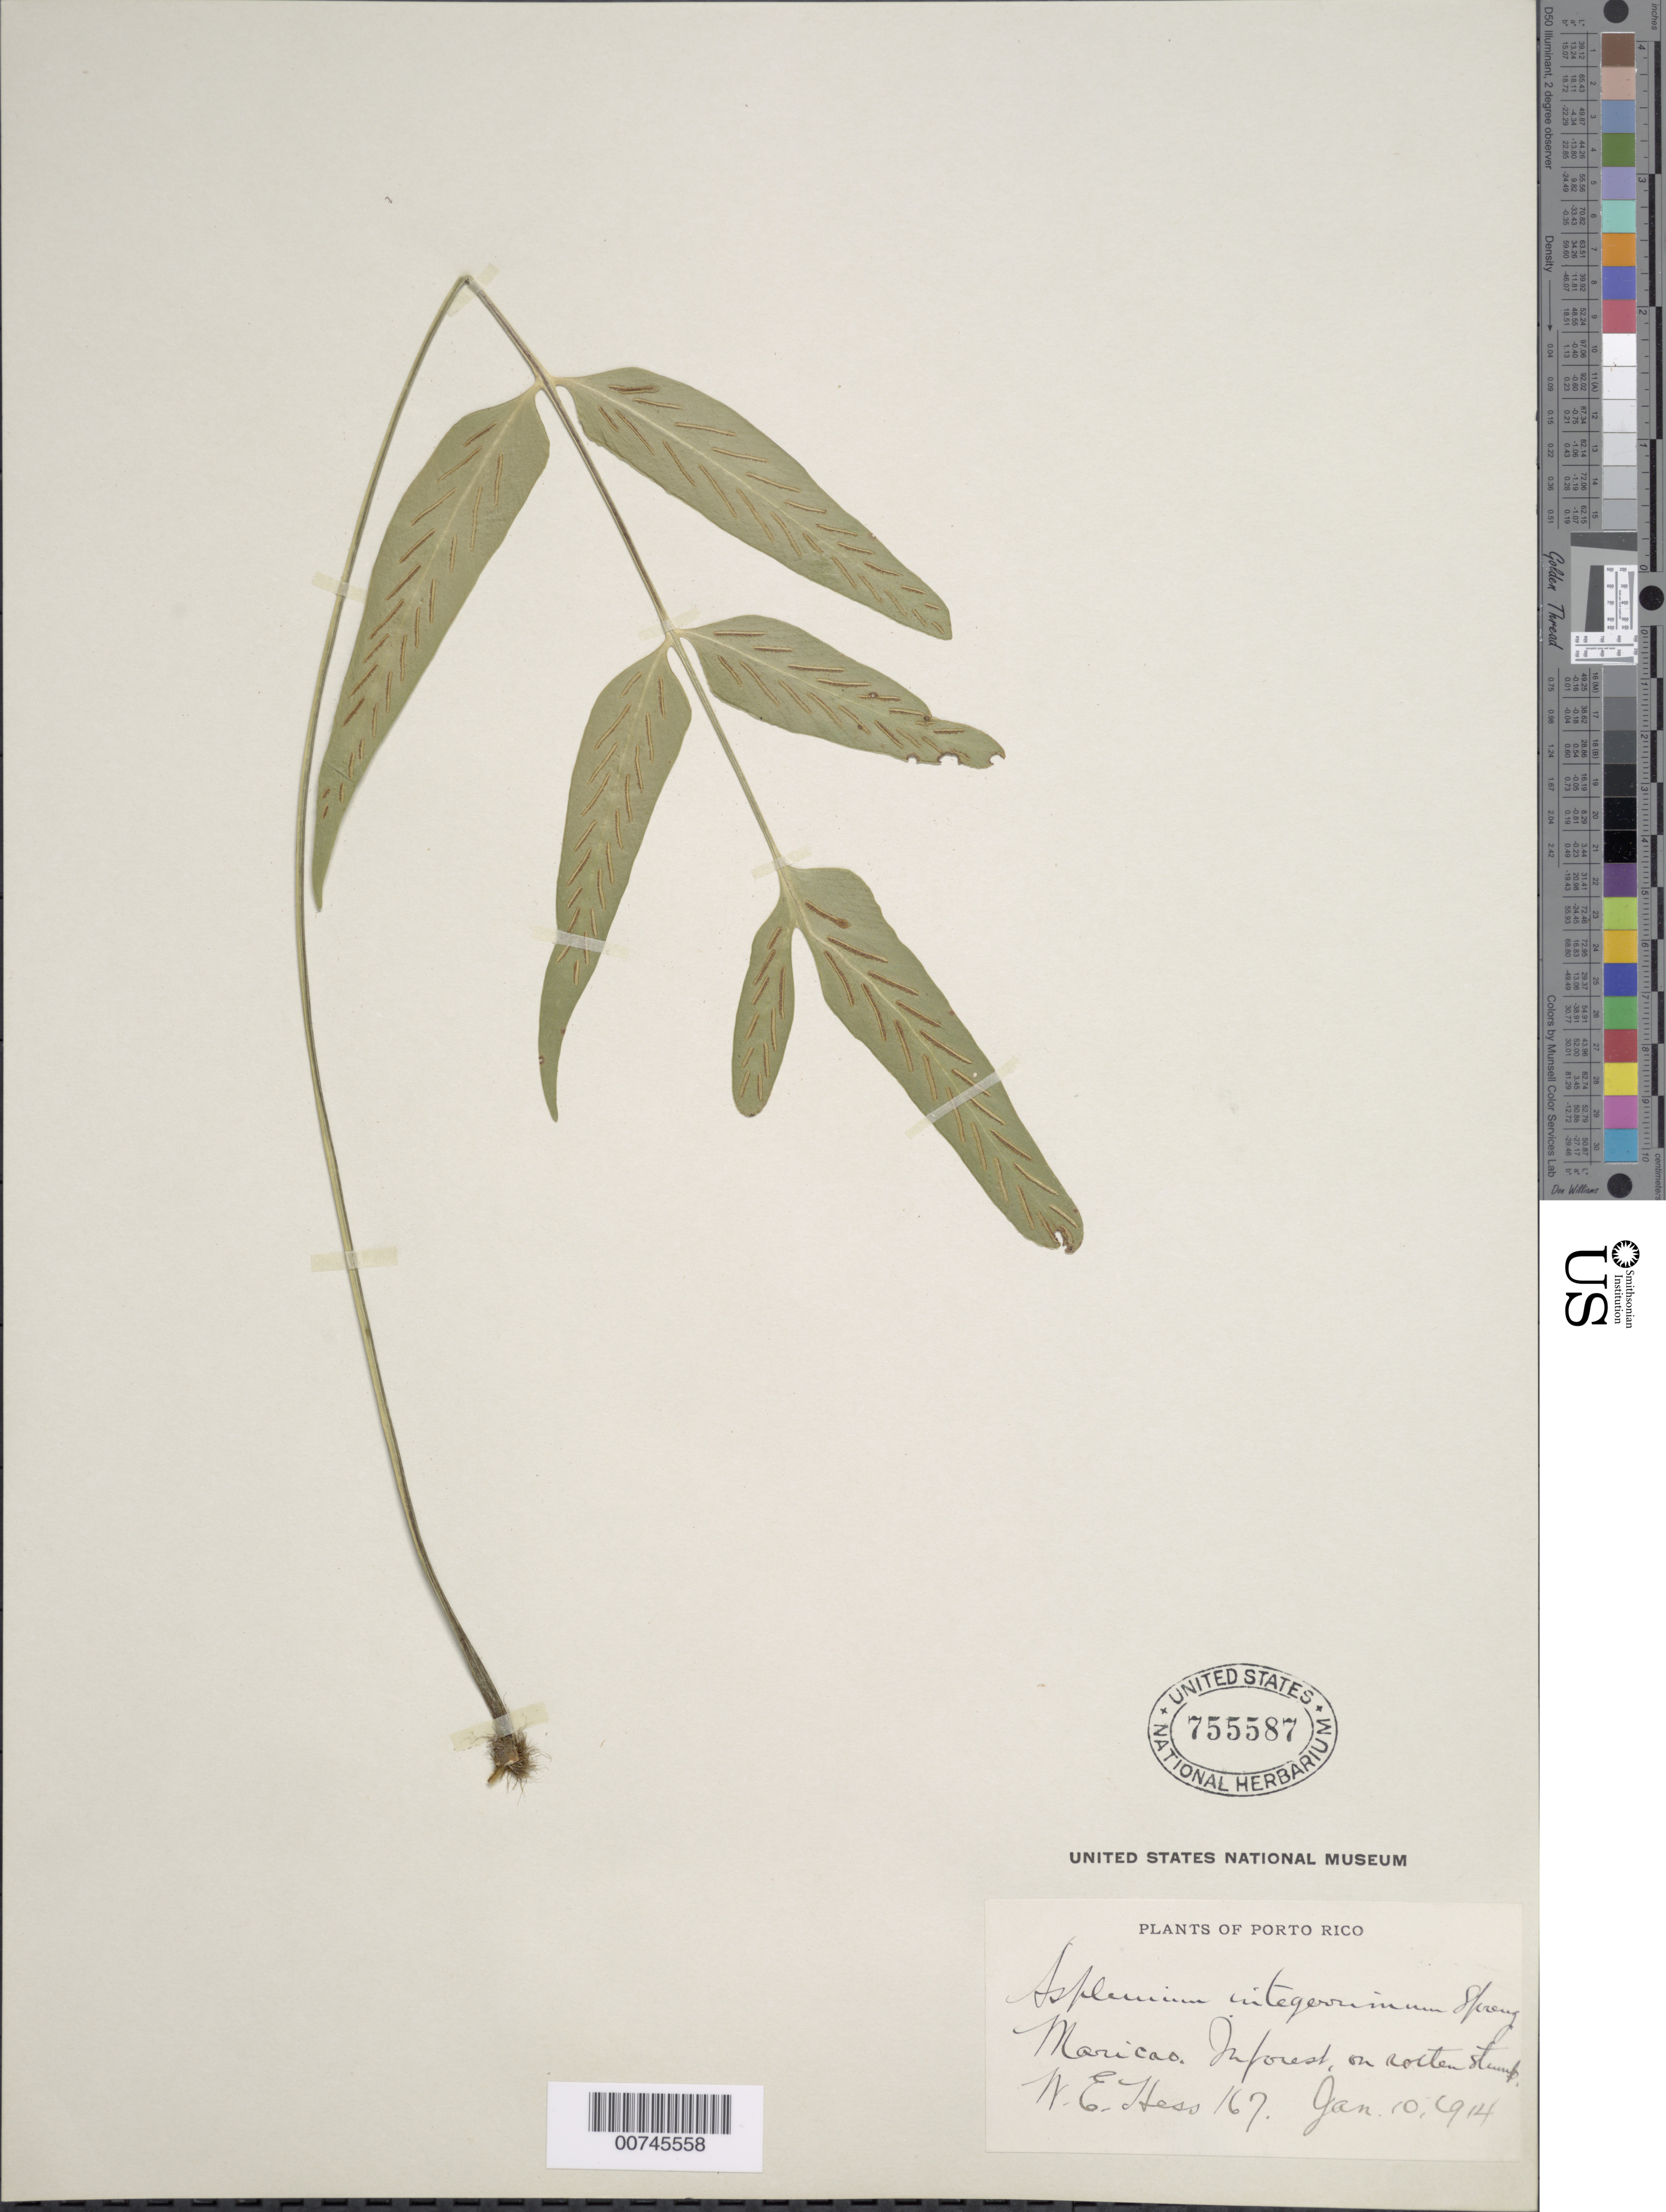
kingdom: Plantae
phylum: Tracheophyta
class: Polypodiopsida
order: Polypodiales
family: Aspleniaceae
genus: Asplenium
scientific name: Asplenium juglandifolium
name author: Lam.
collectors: W. Hess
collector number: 167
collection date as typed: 10 Jan 1914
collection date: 1914-01-10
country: Puerto Rico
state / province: Maricao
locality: In forest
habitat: On rotten stump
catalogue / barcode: US 755587